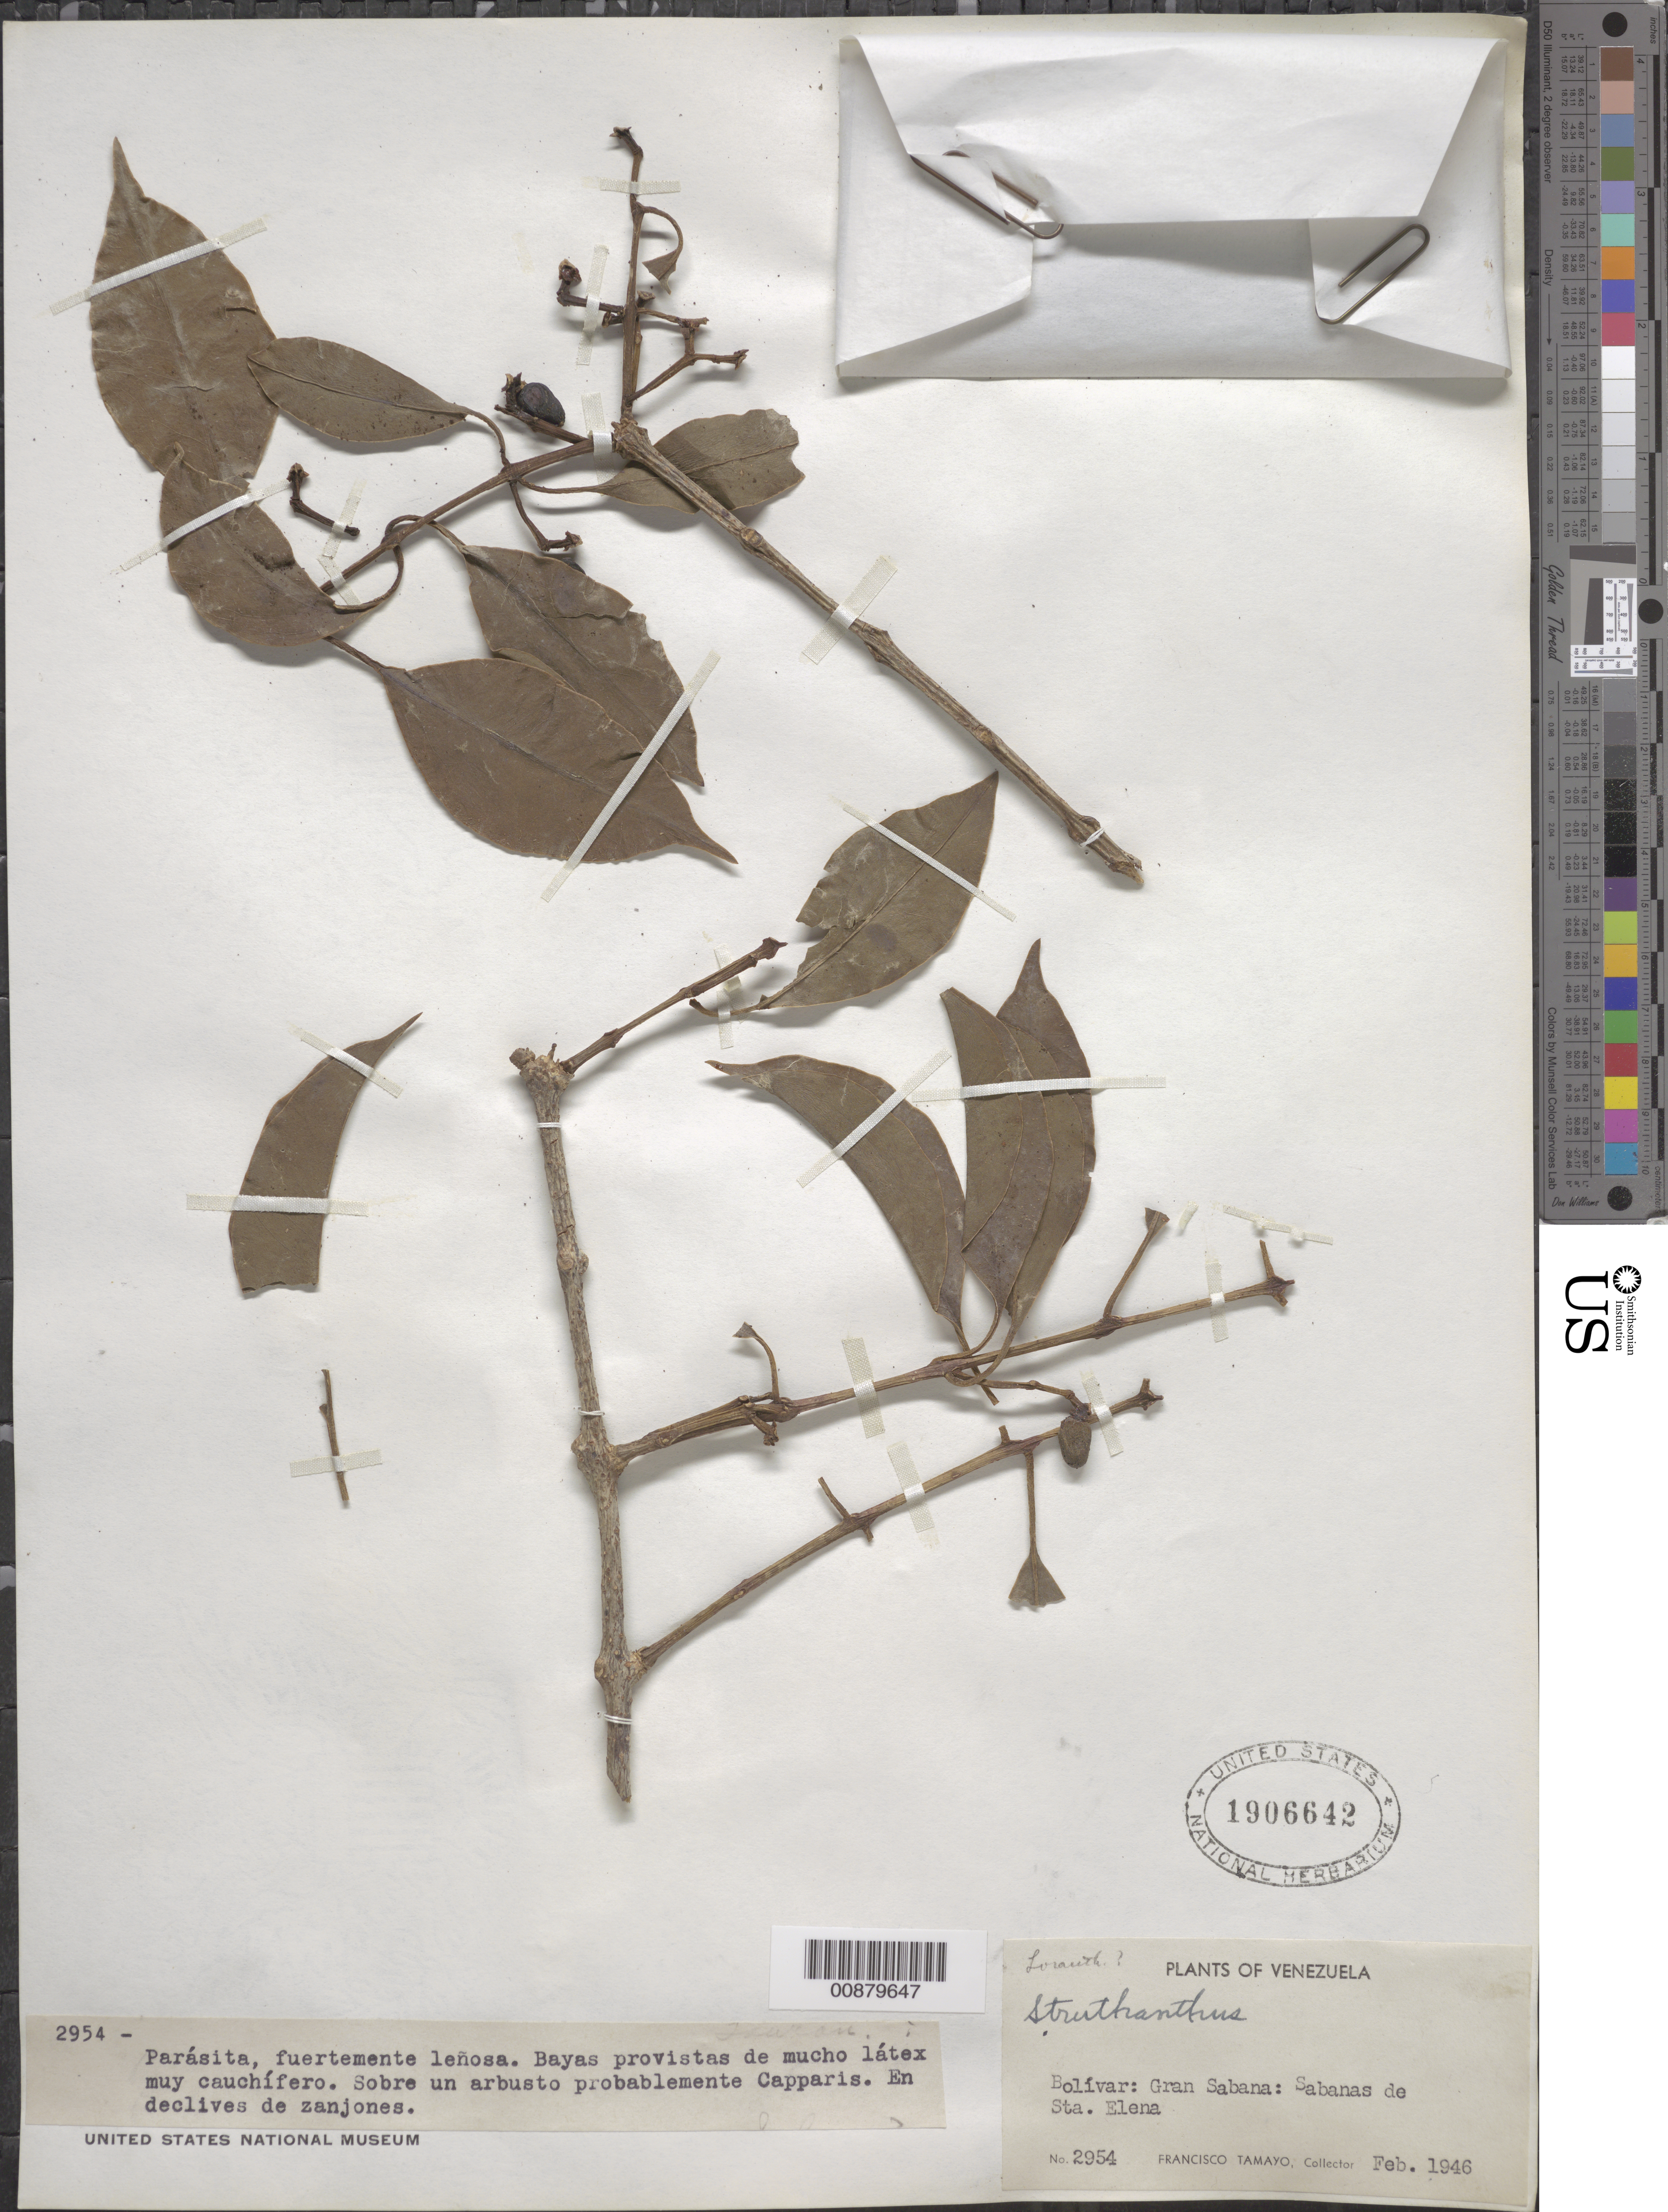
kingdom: Plantae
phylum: Tracheophyta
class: Magnoliopsida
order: Santalales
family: Loranthaceae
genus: Struthanthus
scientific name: Struthanthus sp.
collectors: F. Tamayo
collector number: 2954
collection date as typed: Feb-46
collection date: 1946-02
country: Venezuela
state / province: Bolívar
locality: Gran Sabana, Sta. Elena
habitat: Sobre un arbusto probable mente Capparis, en declives de zanjones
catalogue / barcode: US 1906642